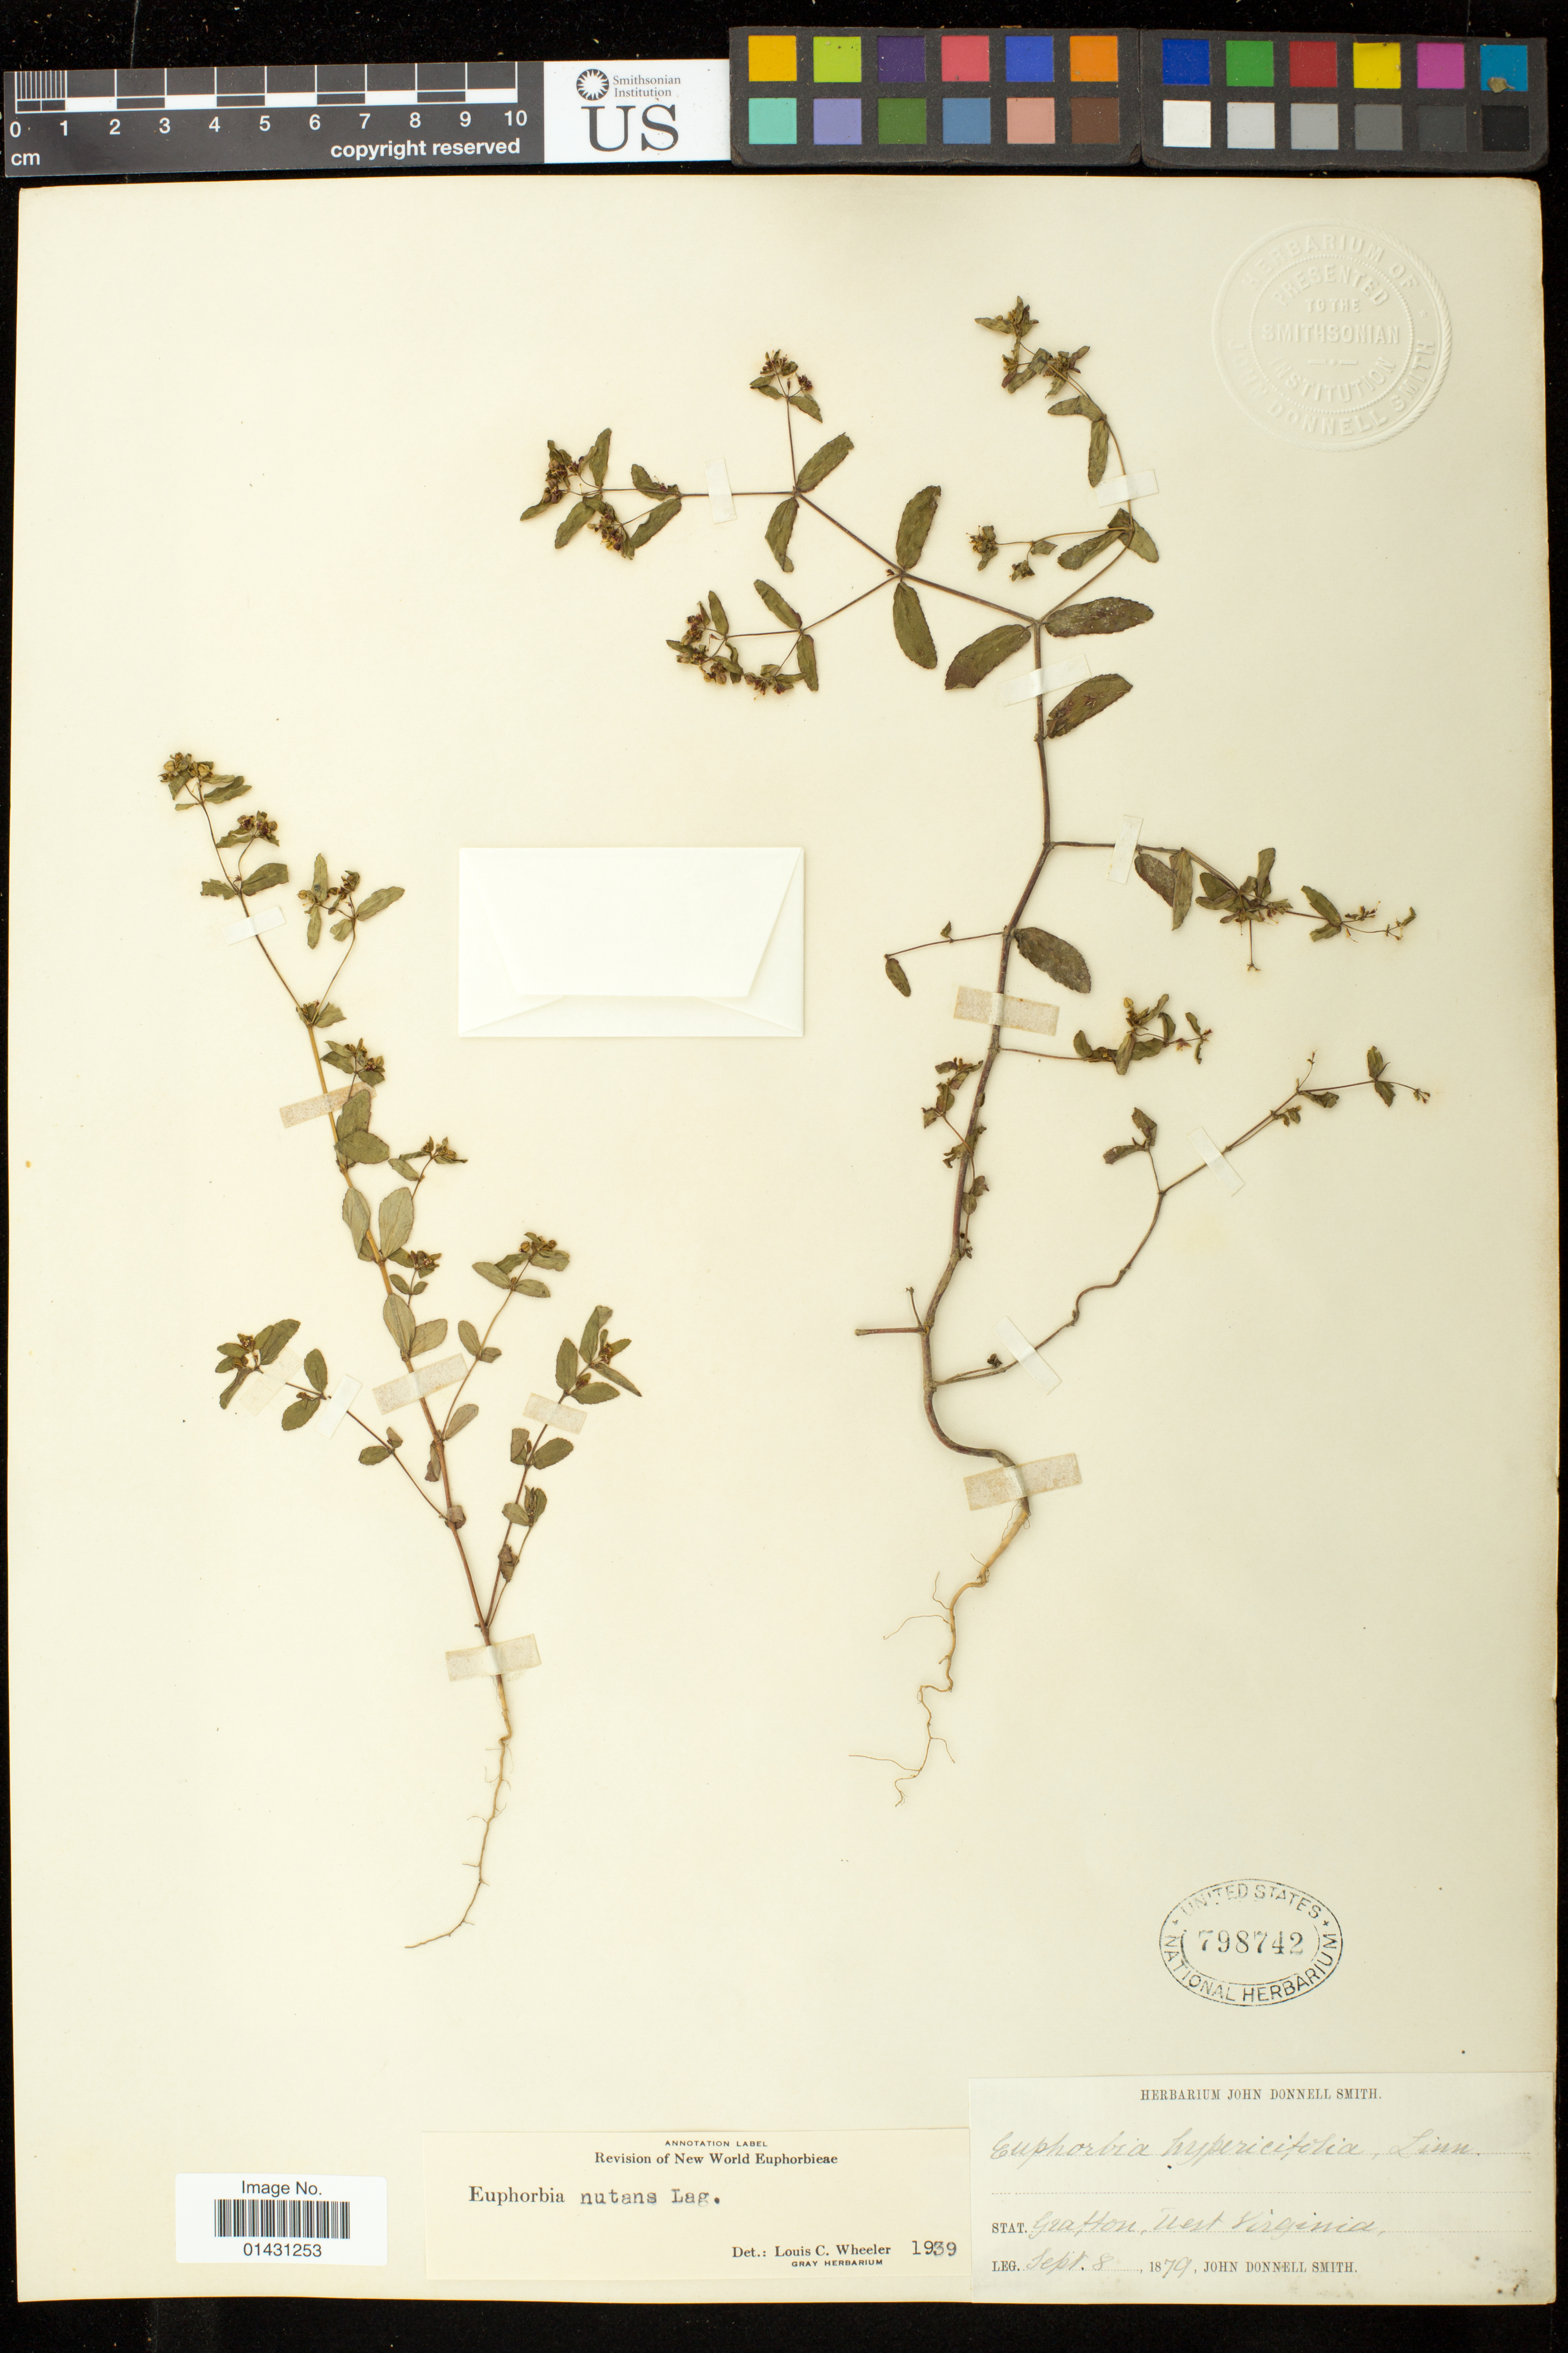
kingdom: Plantae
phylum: Tracheophyta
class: Magnoliopsida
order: Malpighiales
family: Euphorbiaceae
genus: Euphorbia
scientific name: Euphorbia maculata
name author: L.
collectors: J. Donnell Smith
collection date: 1879-09-08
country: United States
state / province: West Virginia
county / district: Taylor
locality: Grafton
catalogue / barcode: US 798742